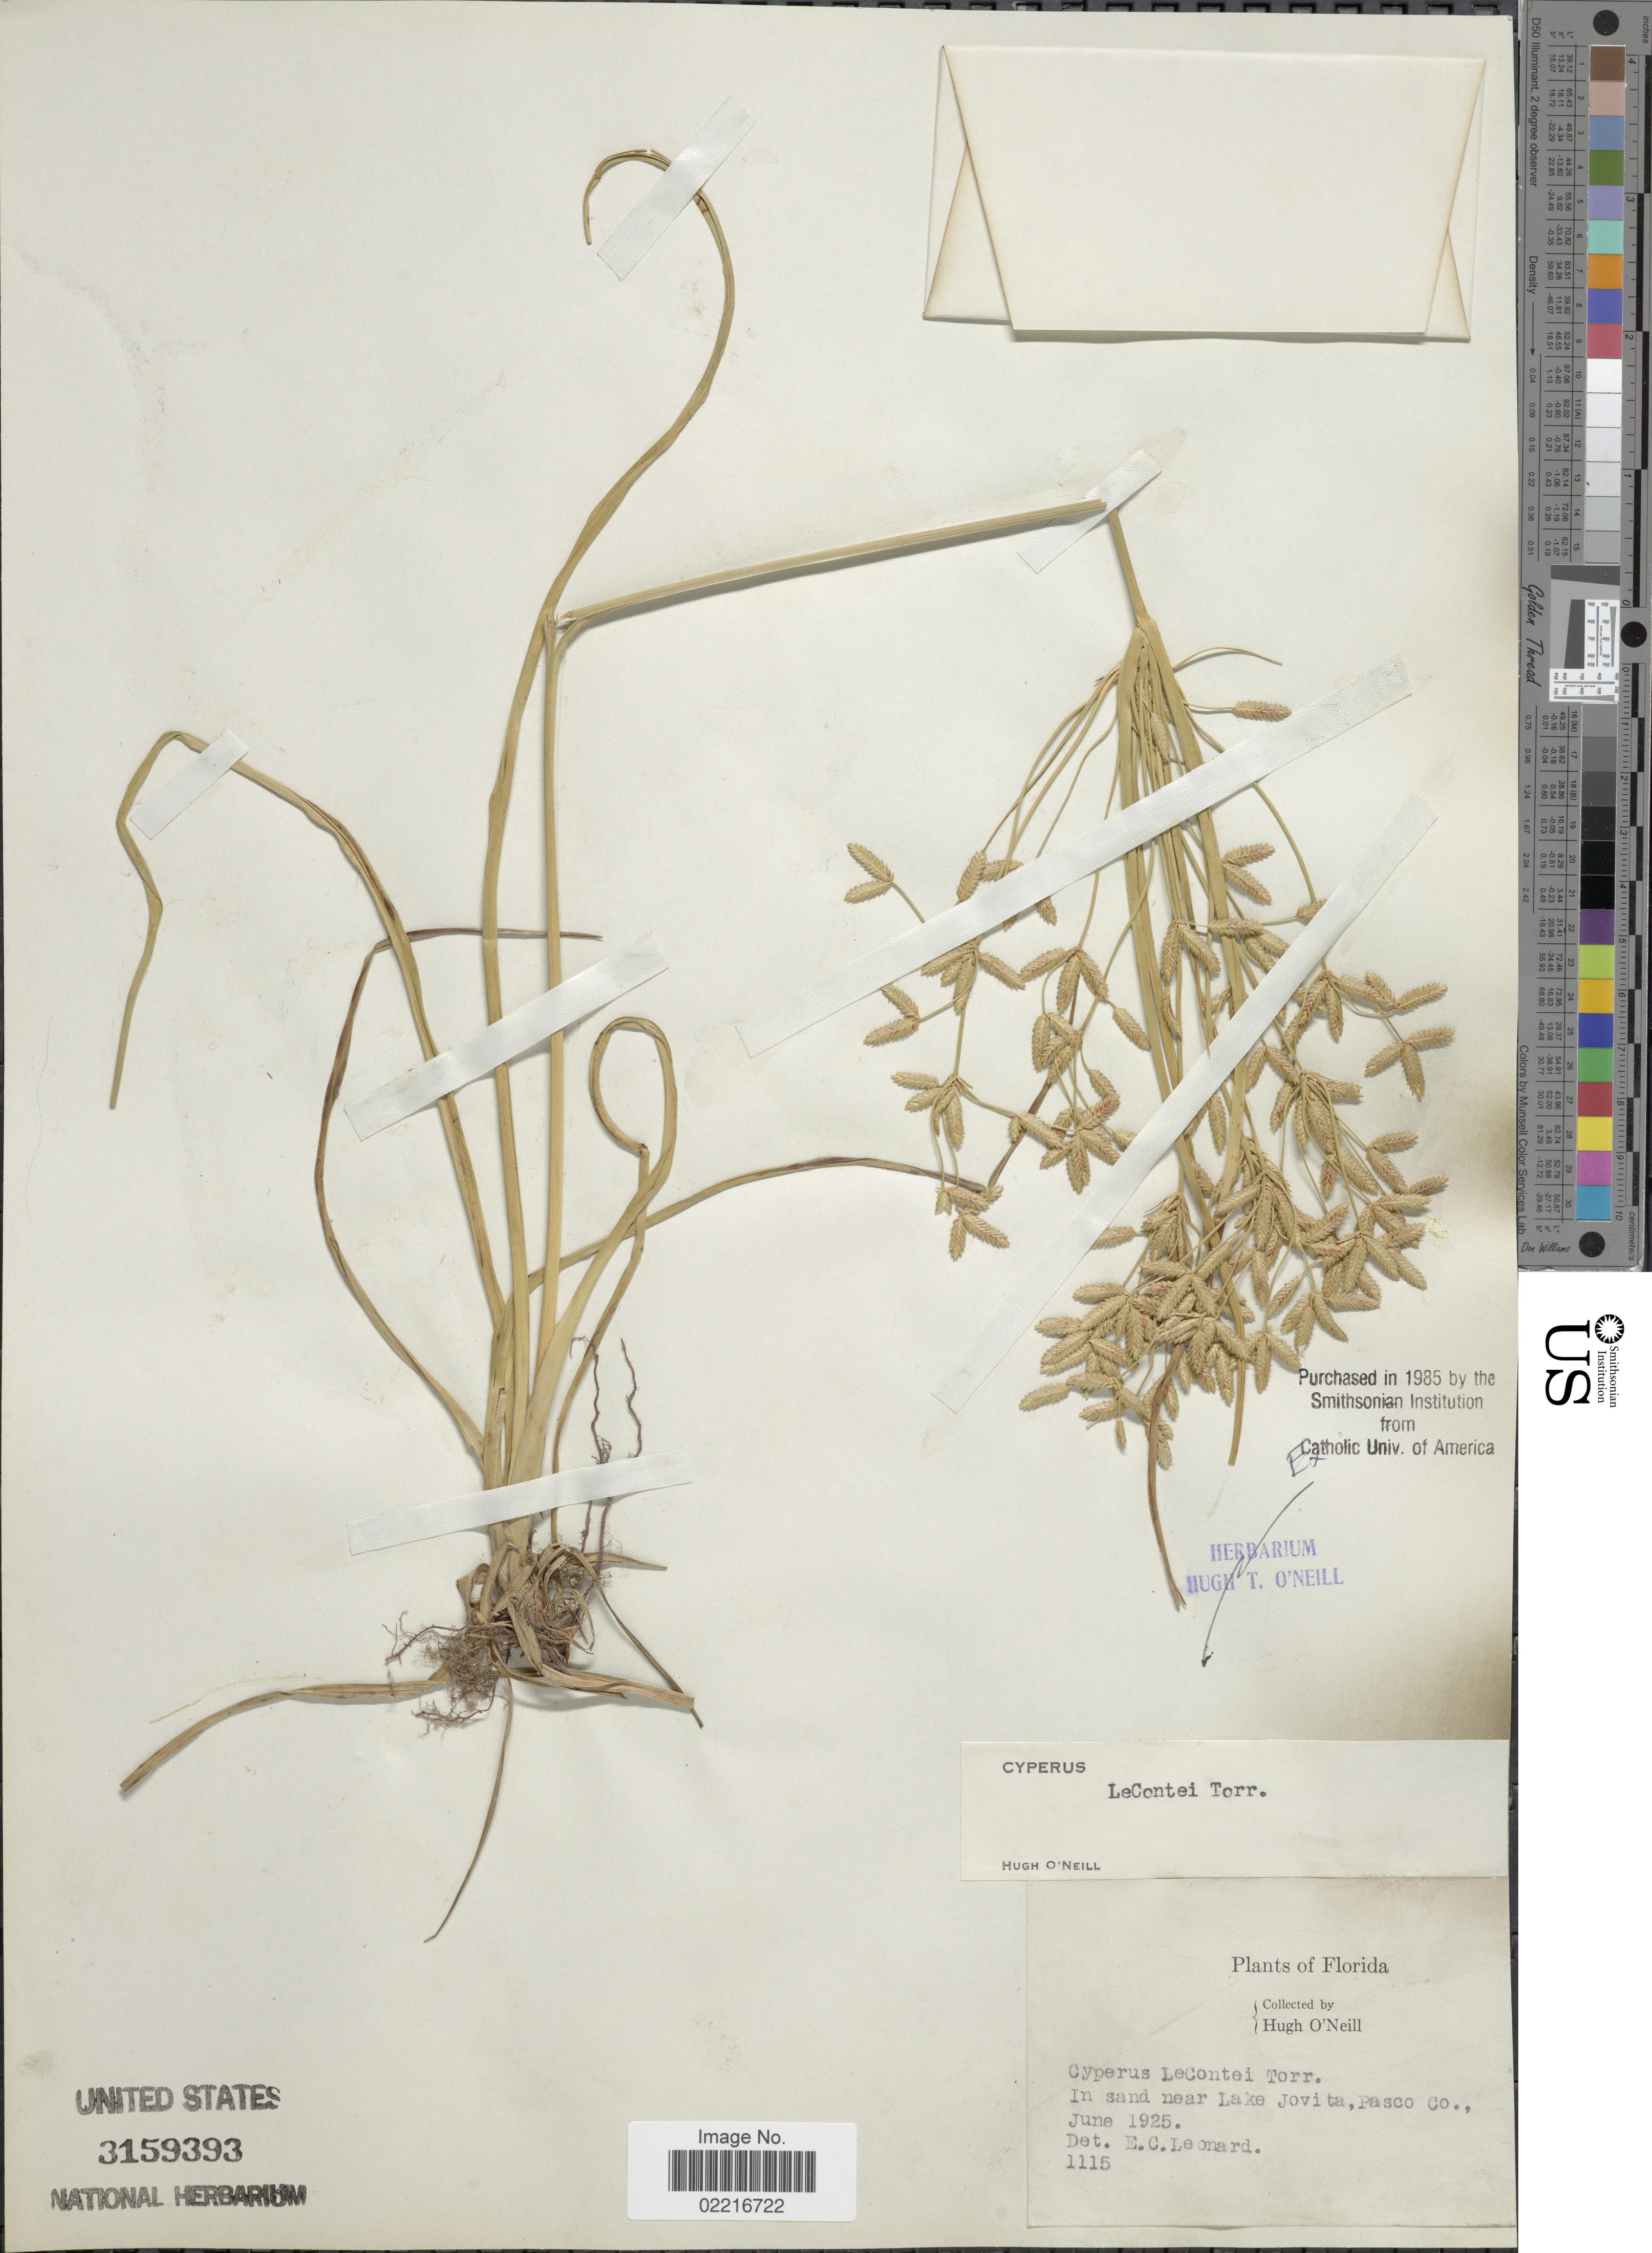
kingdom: Plantae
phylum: Tracheophyta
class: Liliopsida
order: Poales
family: Cyperaceae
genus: Cyperus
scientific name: Cyperus lecontei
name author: Torr. ex Steud.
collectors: H. O'Neill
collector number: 1115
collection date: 1925-06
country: United States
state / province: Florida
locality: Near Lake Jovita, Pasco Co.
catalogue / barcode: US 3159393